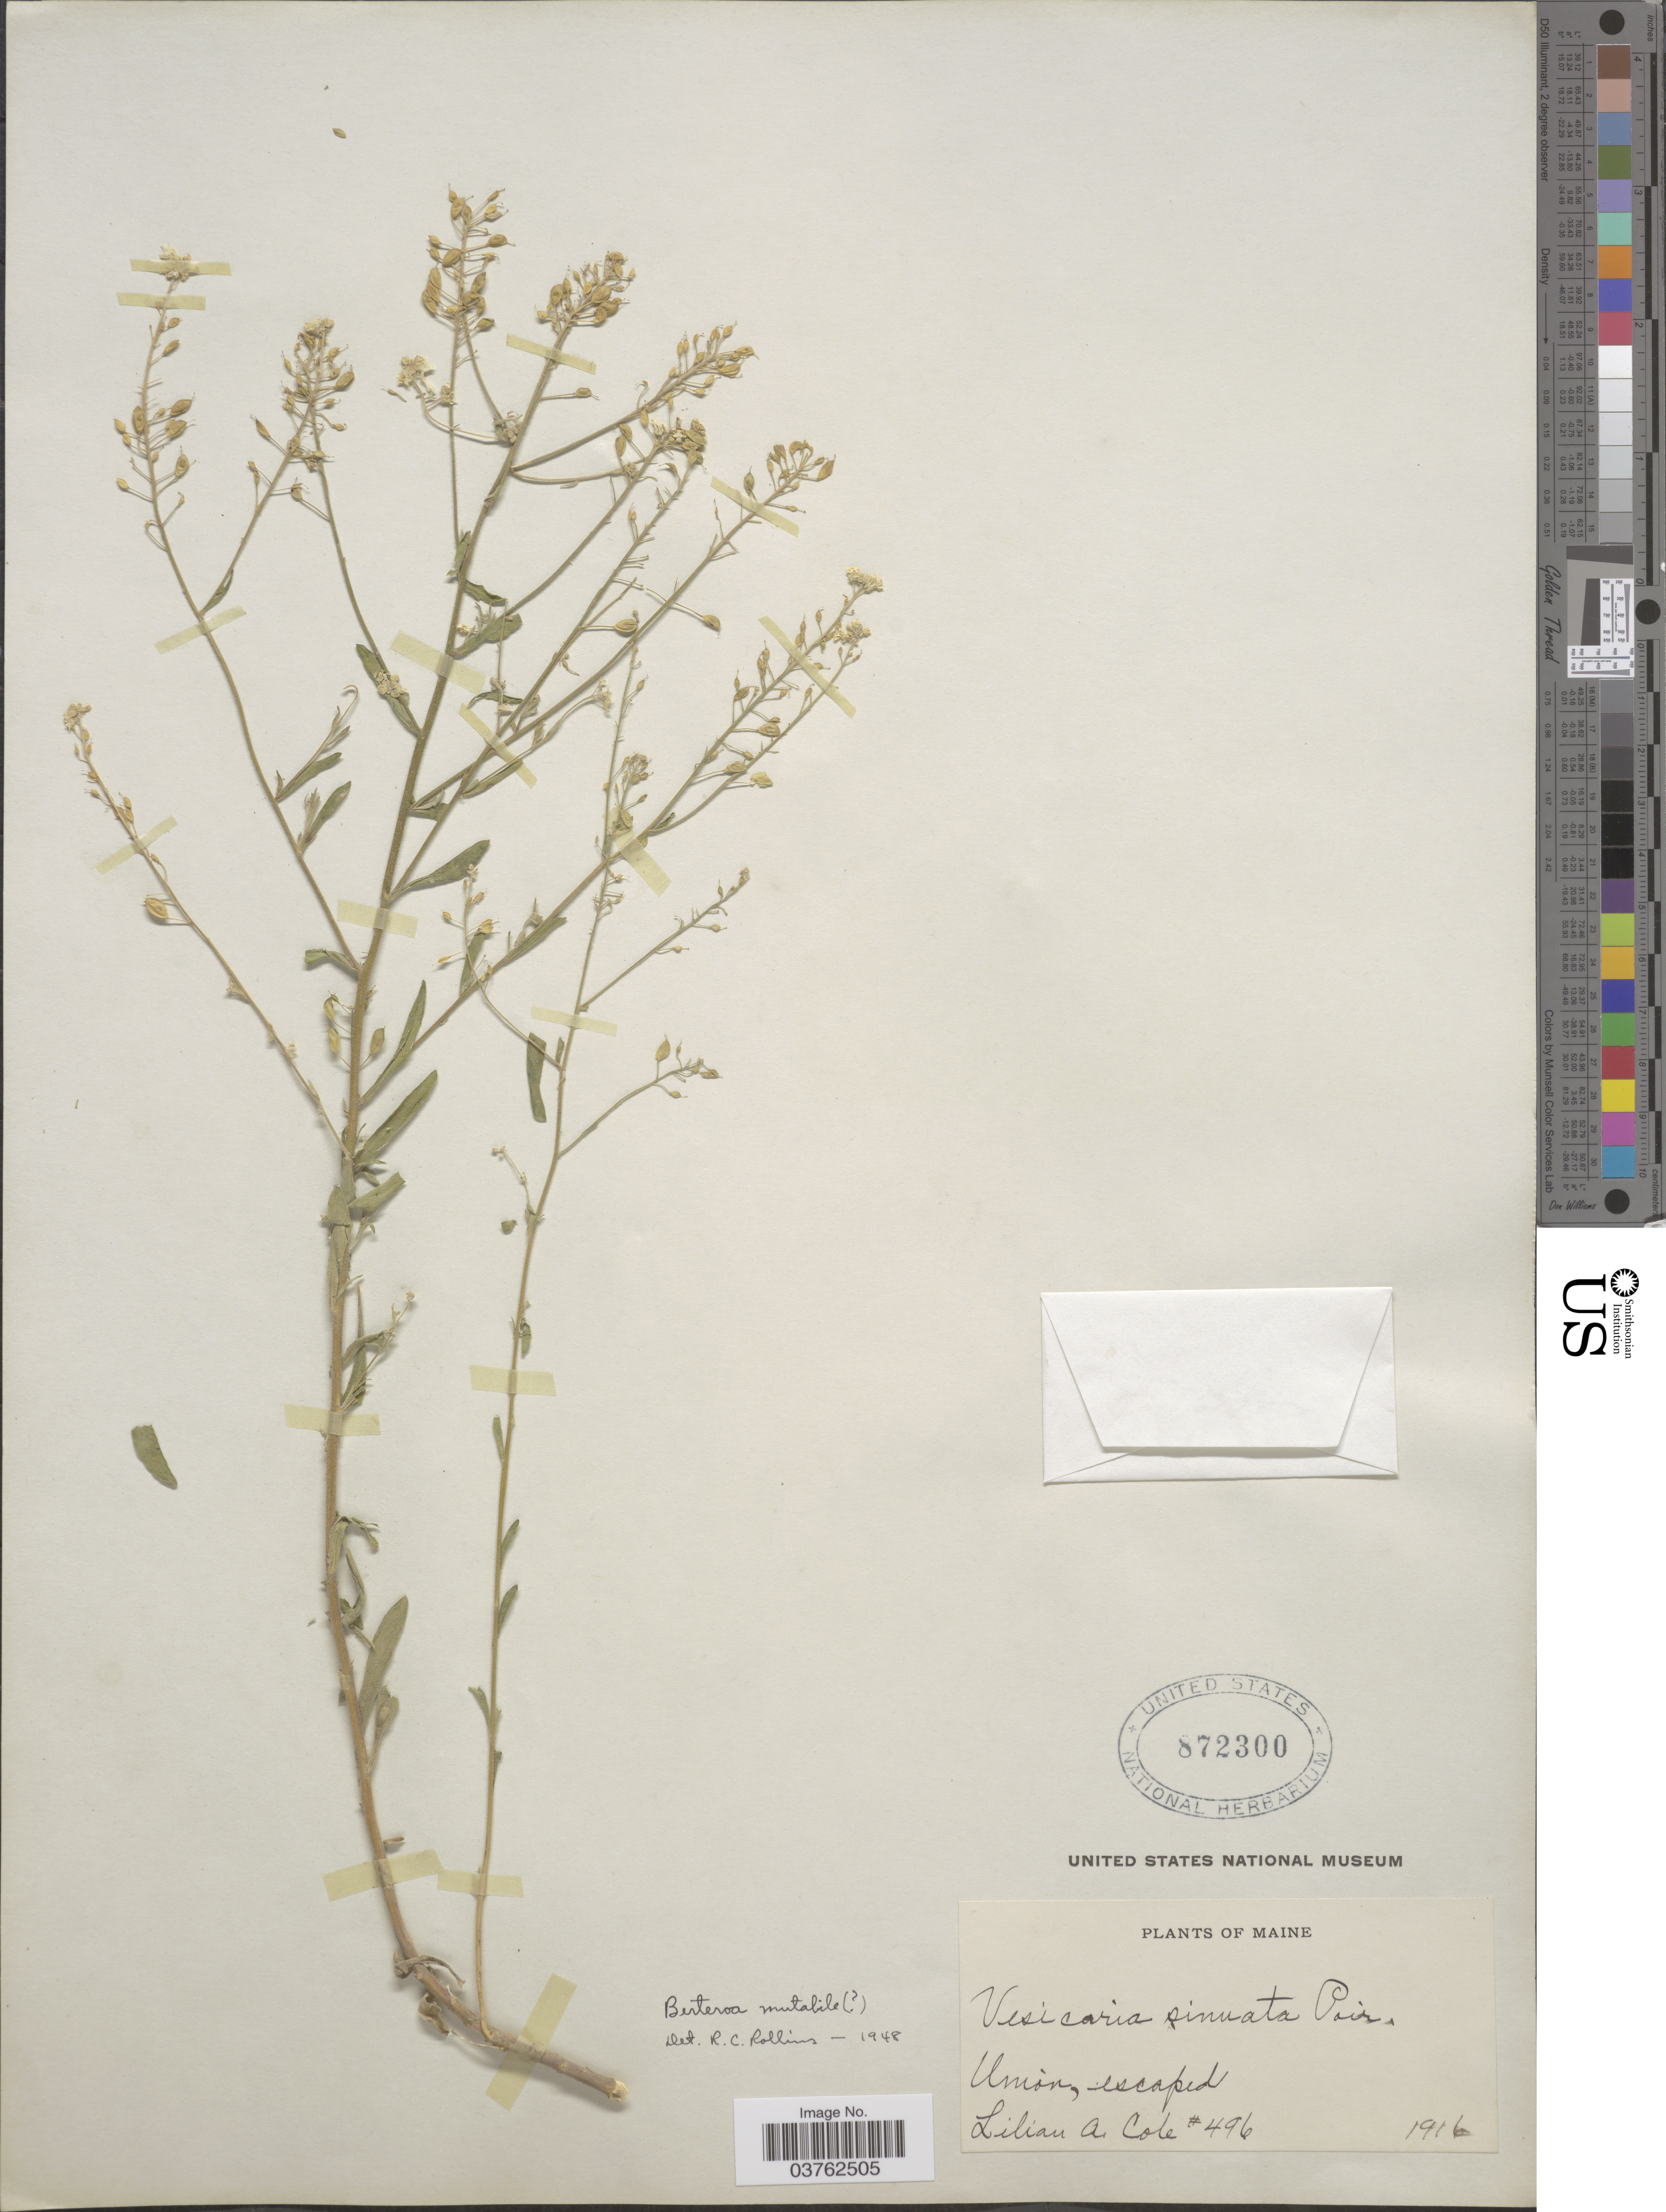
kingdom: Plantae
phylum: Tracheophyta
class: Magnoliopsida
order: Brassicales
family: Brassicaceae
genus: Berteroa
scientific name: Berteroa mutabilis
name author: (Vent.) DC.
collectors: L. A. Cole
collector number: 496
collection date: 1916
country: United States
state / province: Maine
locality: Union, escaped.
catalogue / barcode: US 872300